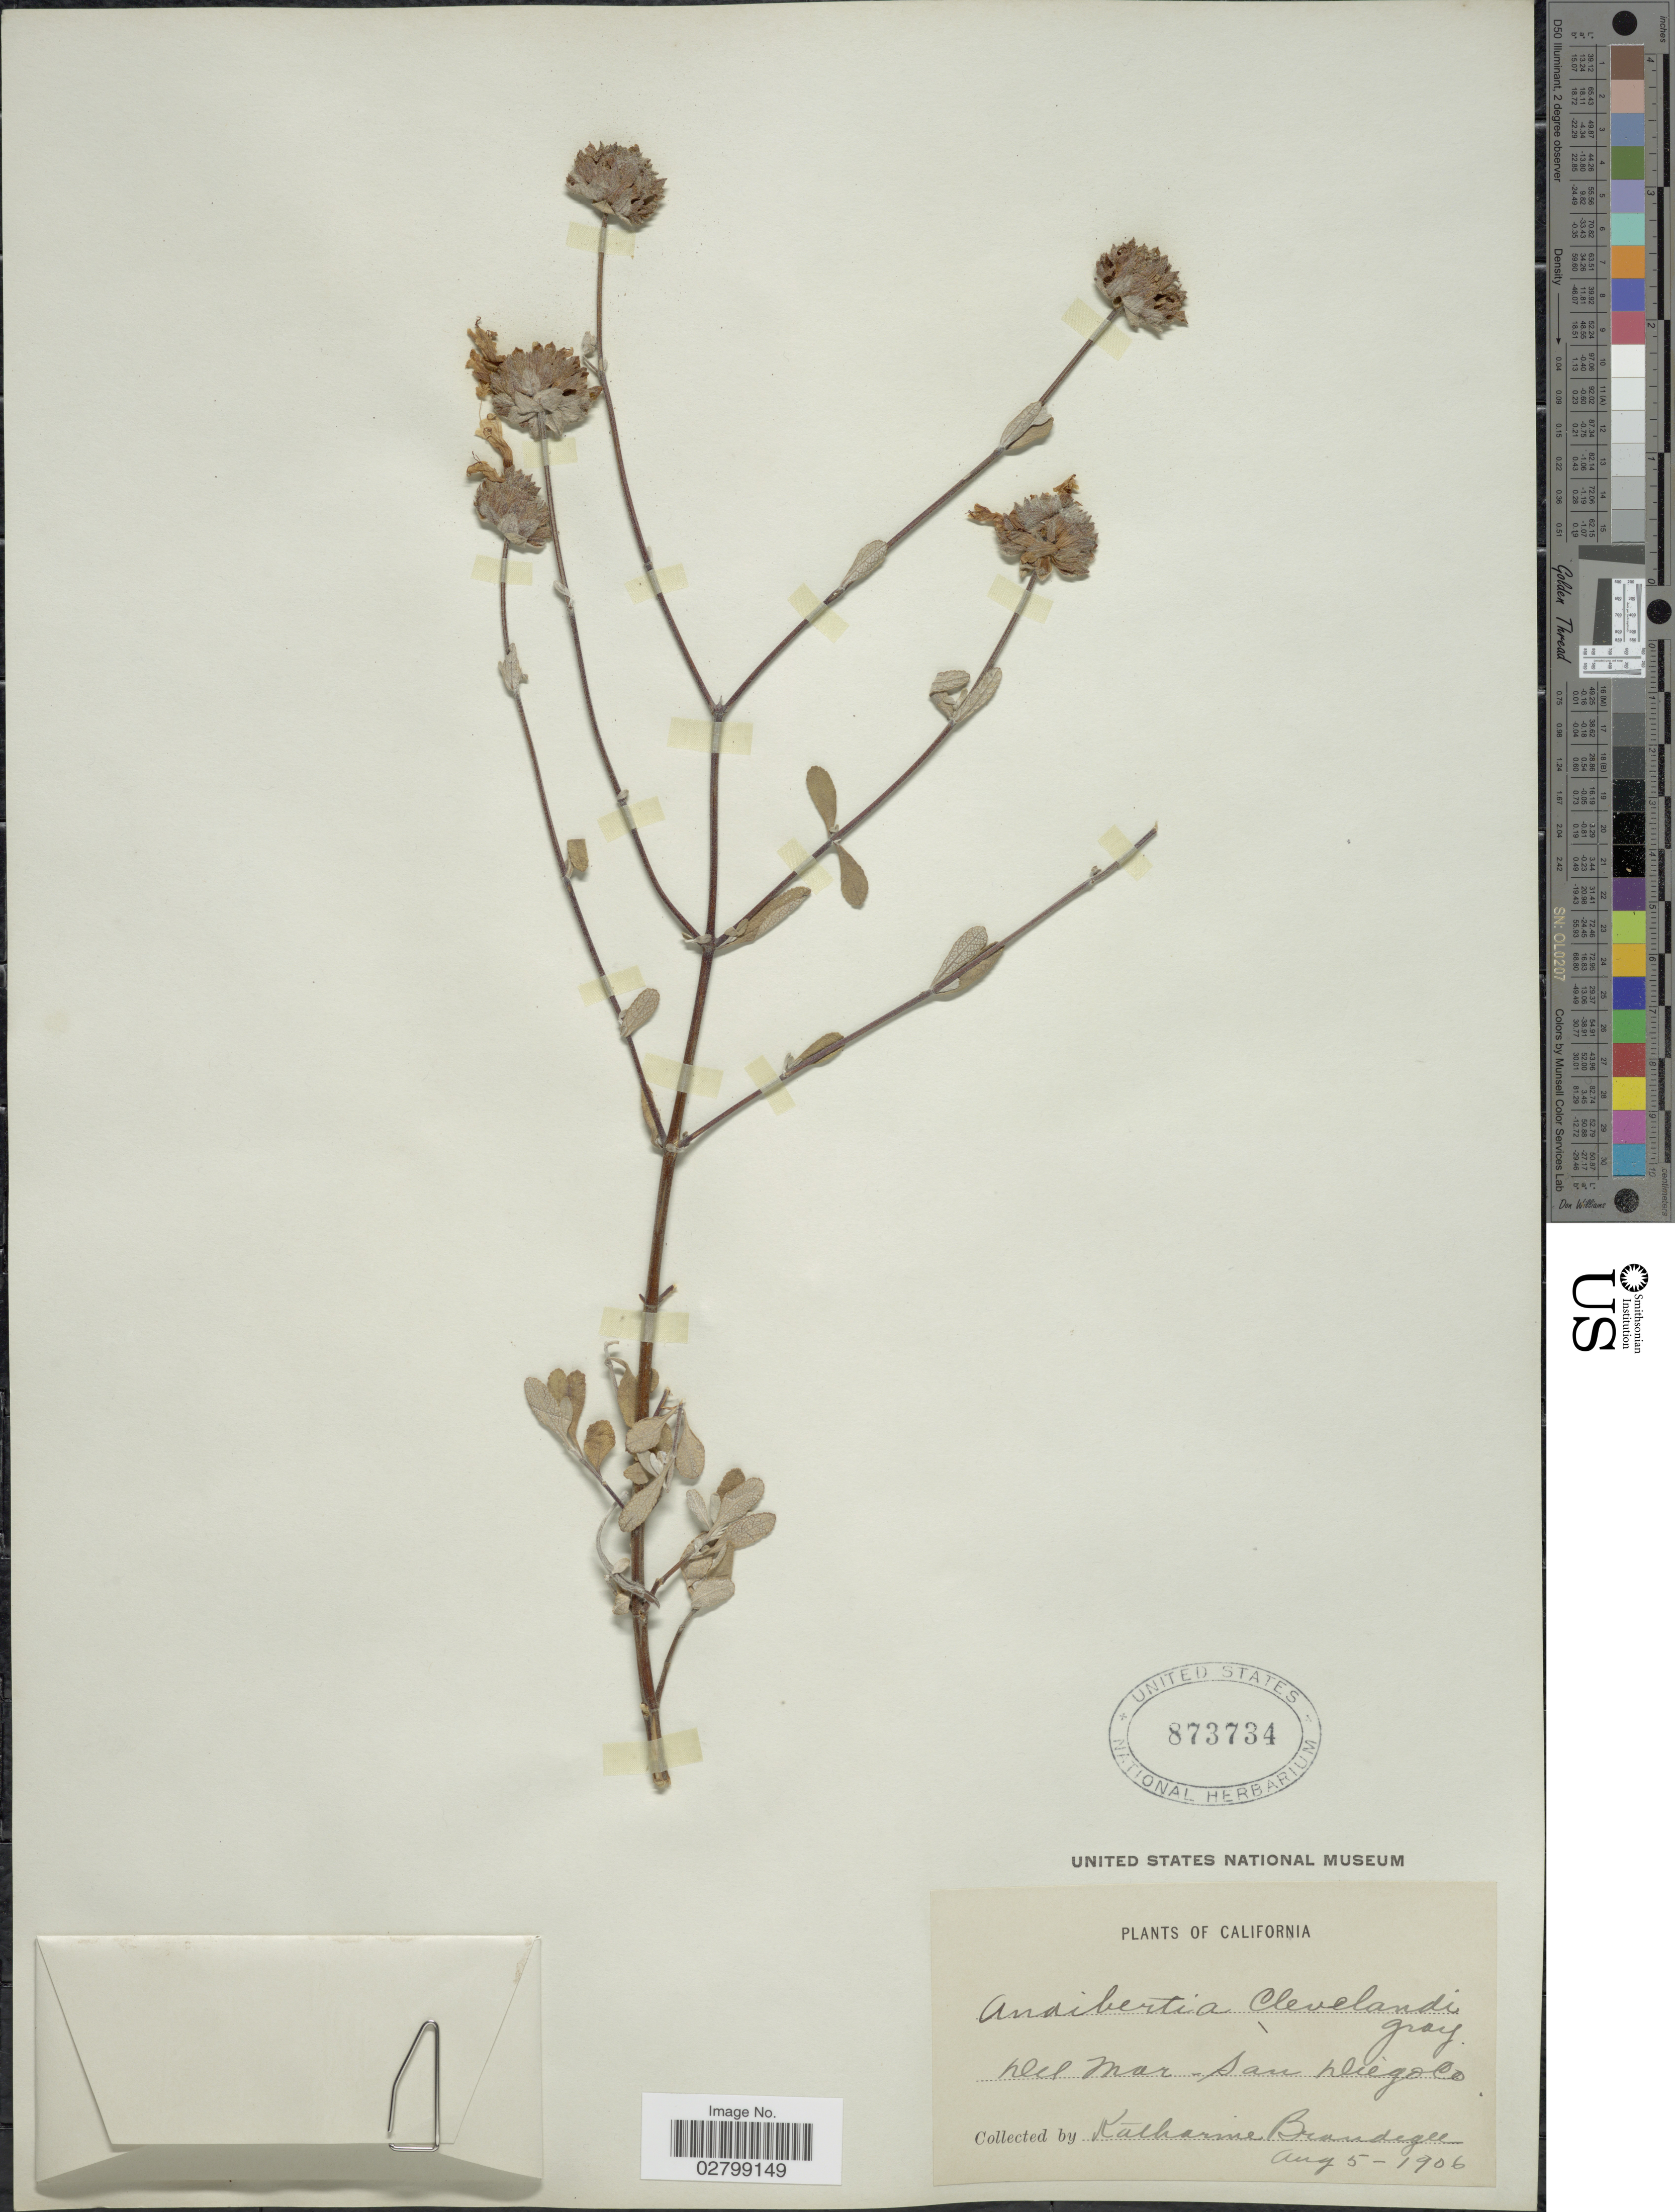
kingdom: Plantae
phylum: Tracheophyta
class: Magnoliopsida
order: Lamiales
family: Lamiaceae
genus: Salvia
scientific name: Salvia clevelandii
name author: (A. Gray) Greene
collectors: M. K. Brandegee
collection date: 1906-08-05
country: United States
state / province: California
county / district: San Diego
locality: Del Mar - San Diego Co.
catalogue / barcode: US 873734